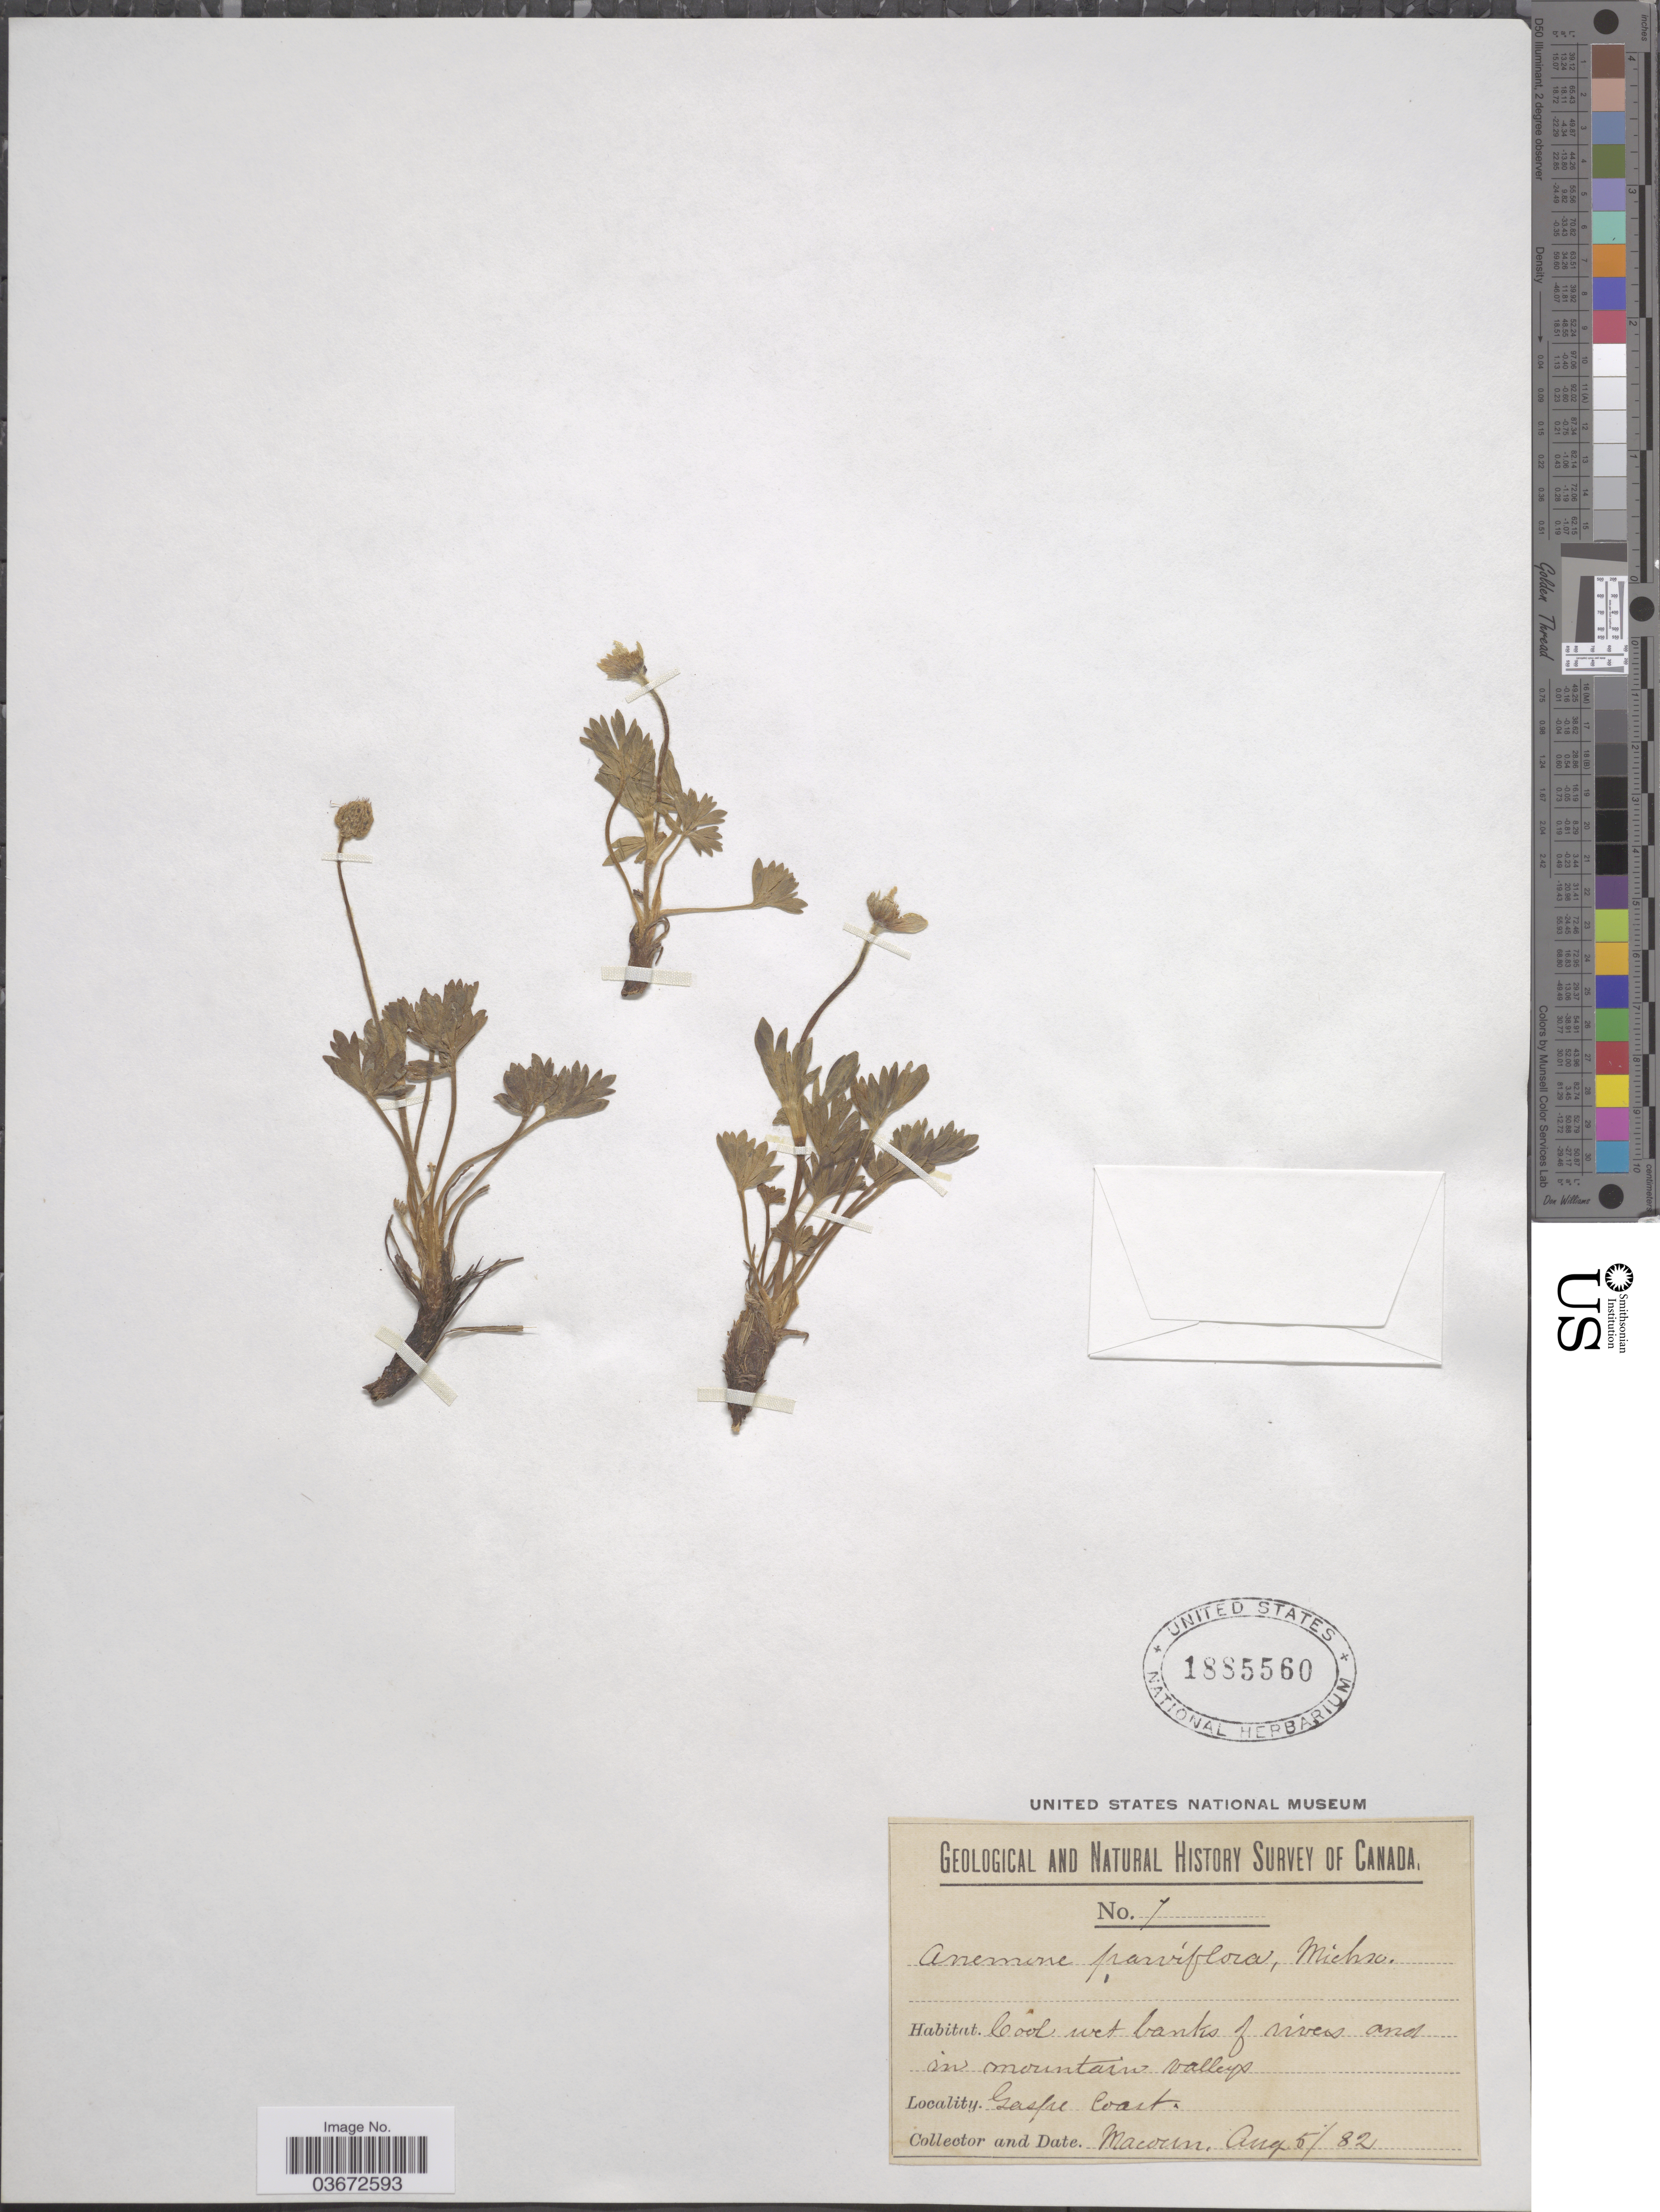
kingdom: Plantae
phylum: Tracheophyta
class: Magnoliopsida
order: Ranunculales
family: Ranunculaceae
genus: Anemone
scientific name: Anemone parviflora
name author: Michx.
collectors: -- Macoun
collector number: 7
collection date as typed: Transcribed d/m/y: 5/8/82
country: Canada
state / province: Quebec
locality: Gaspe Coast.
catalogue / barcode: US 1885560